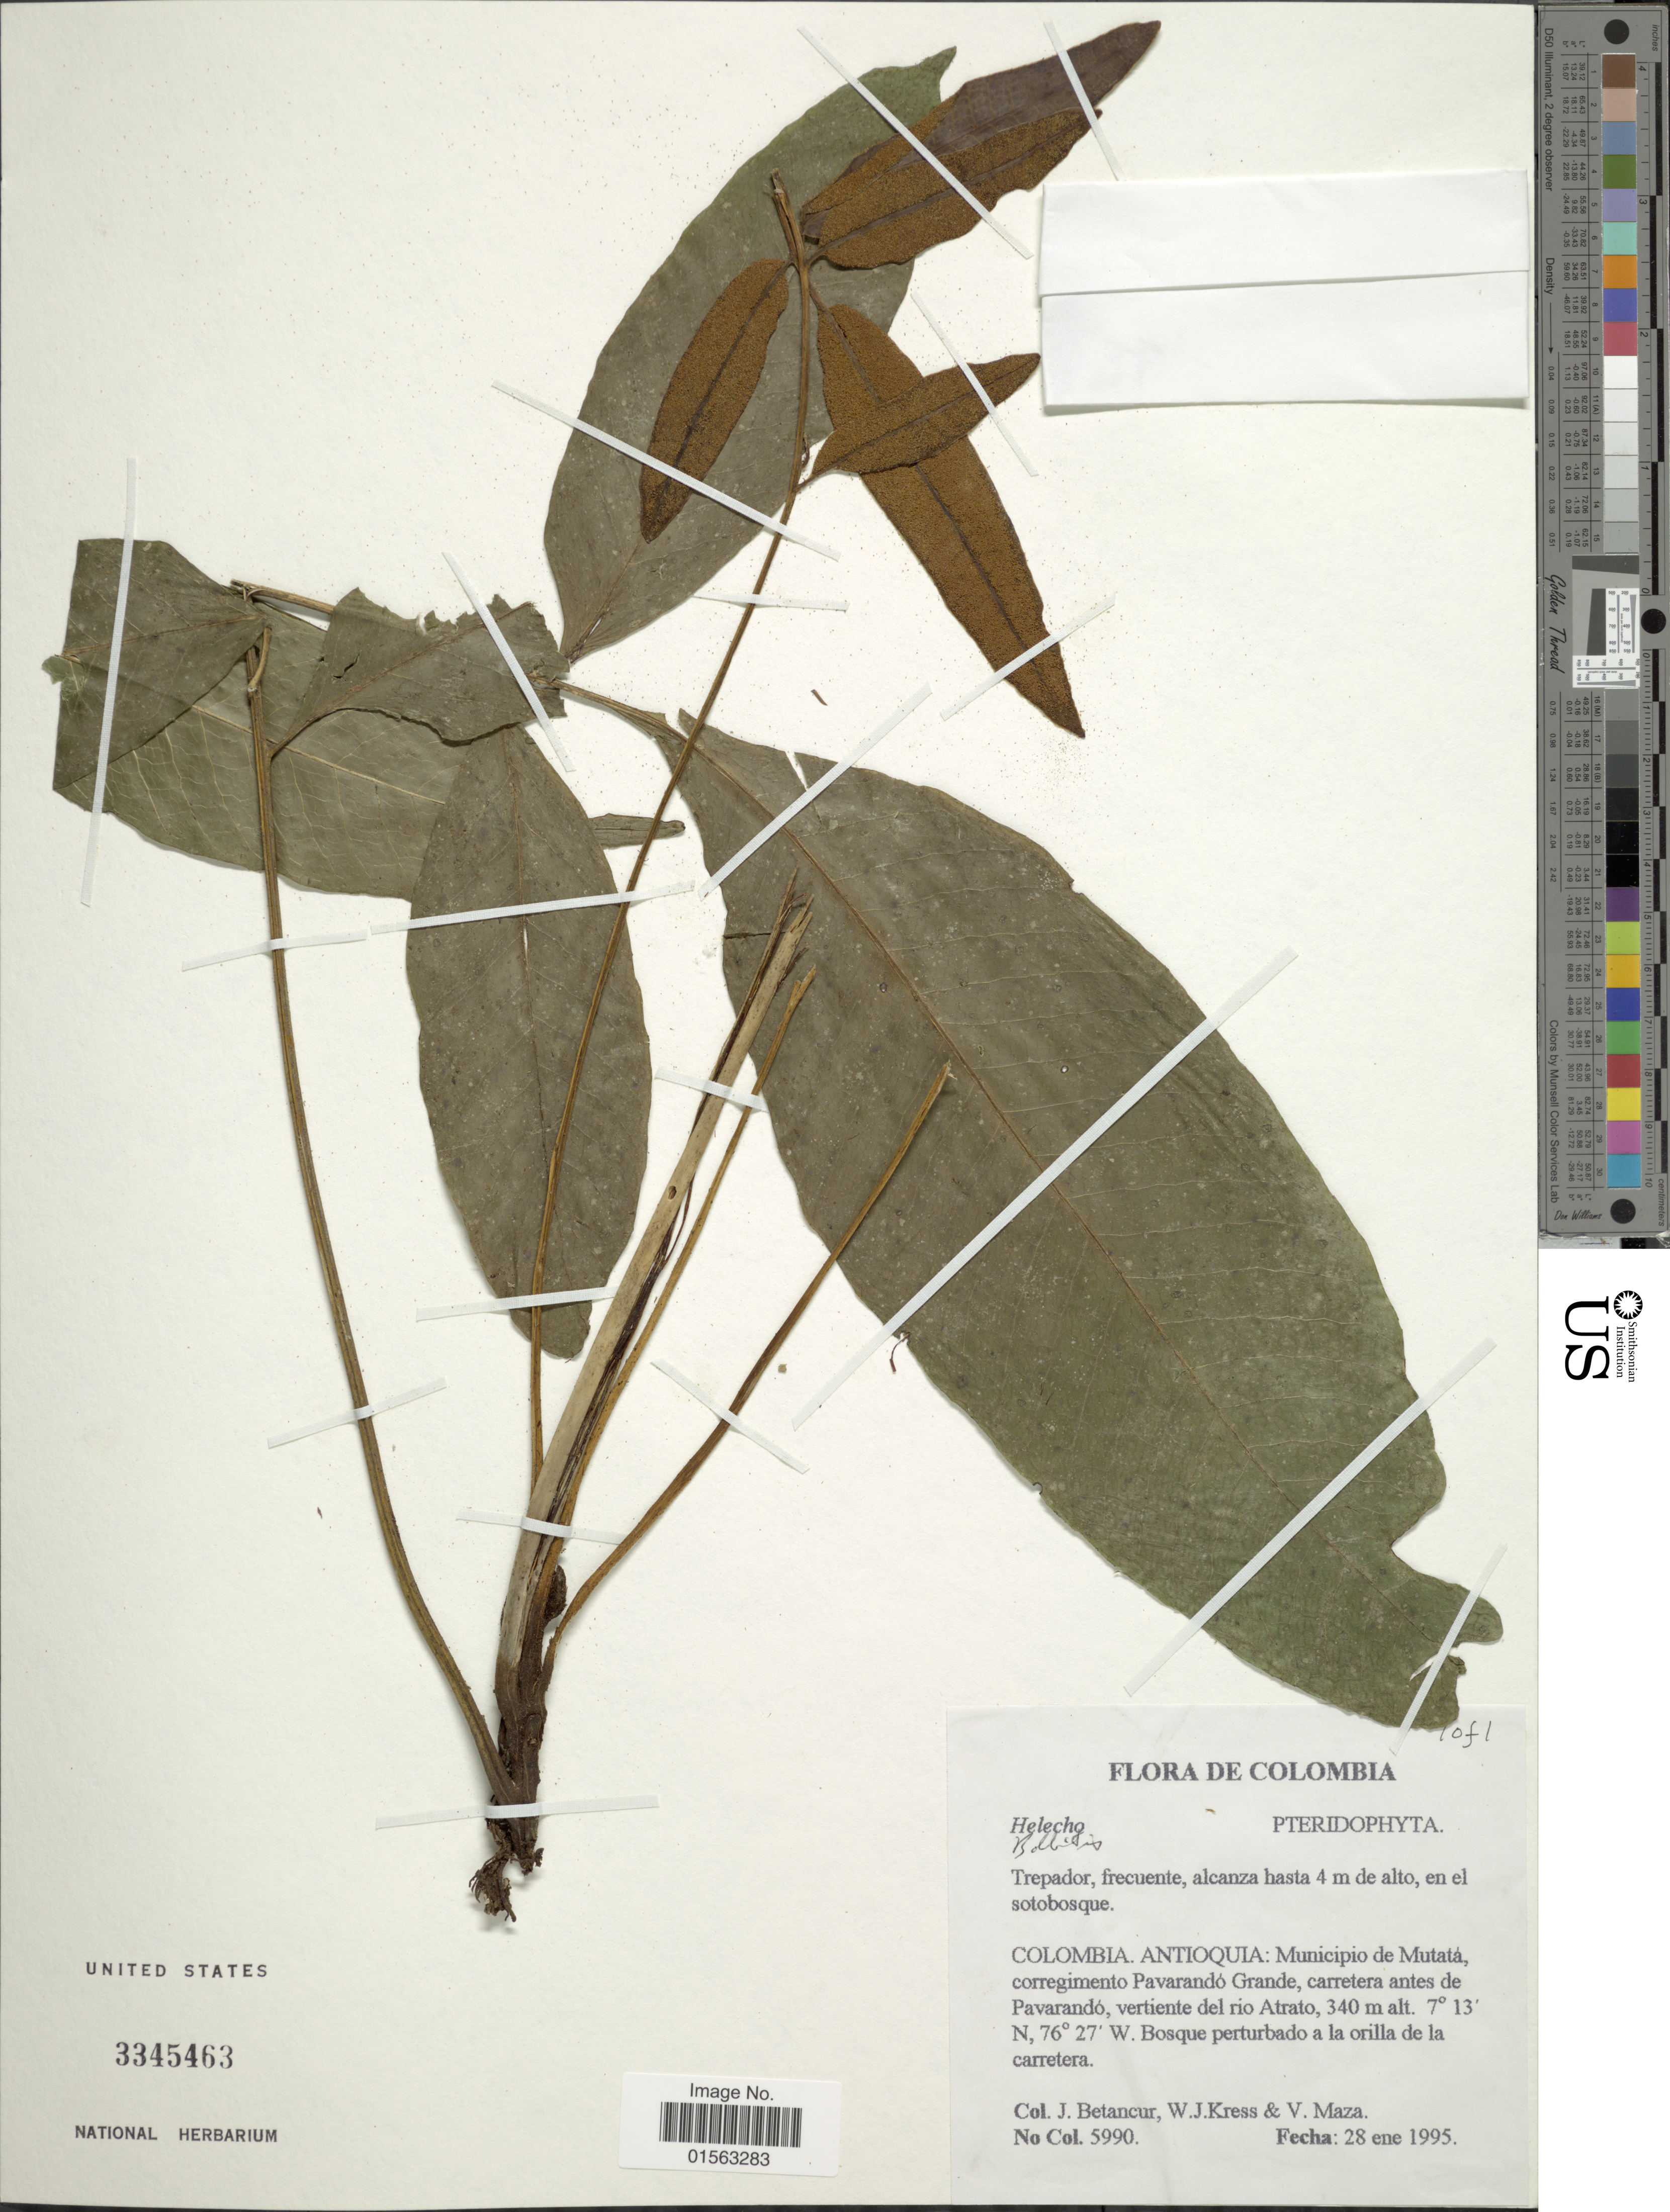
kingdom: Plantae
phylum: Tracheophyta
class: Polypodiopsida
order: Polypodiales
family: Dryopteridaceae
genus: Mickelia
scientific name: Mickelia nicotianifolia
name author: (Sw.) R.C. Moran et al.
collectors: J. Betancur, W. J. Kress & V. Maza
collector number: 5990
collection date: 1995-01-28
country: Colombia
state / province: Antioquia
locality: Colombia, Antioquia: Municipio de Mutatá corregimento Pavarandó Grande, carretera antes de Pavarandó, vertiente del rio Atrato, bosque perturbado a la orilla de la carretera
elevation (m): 340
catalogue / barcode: US 3345463